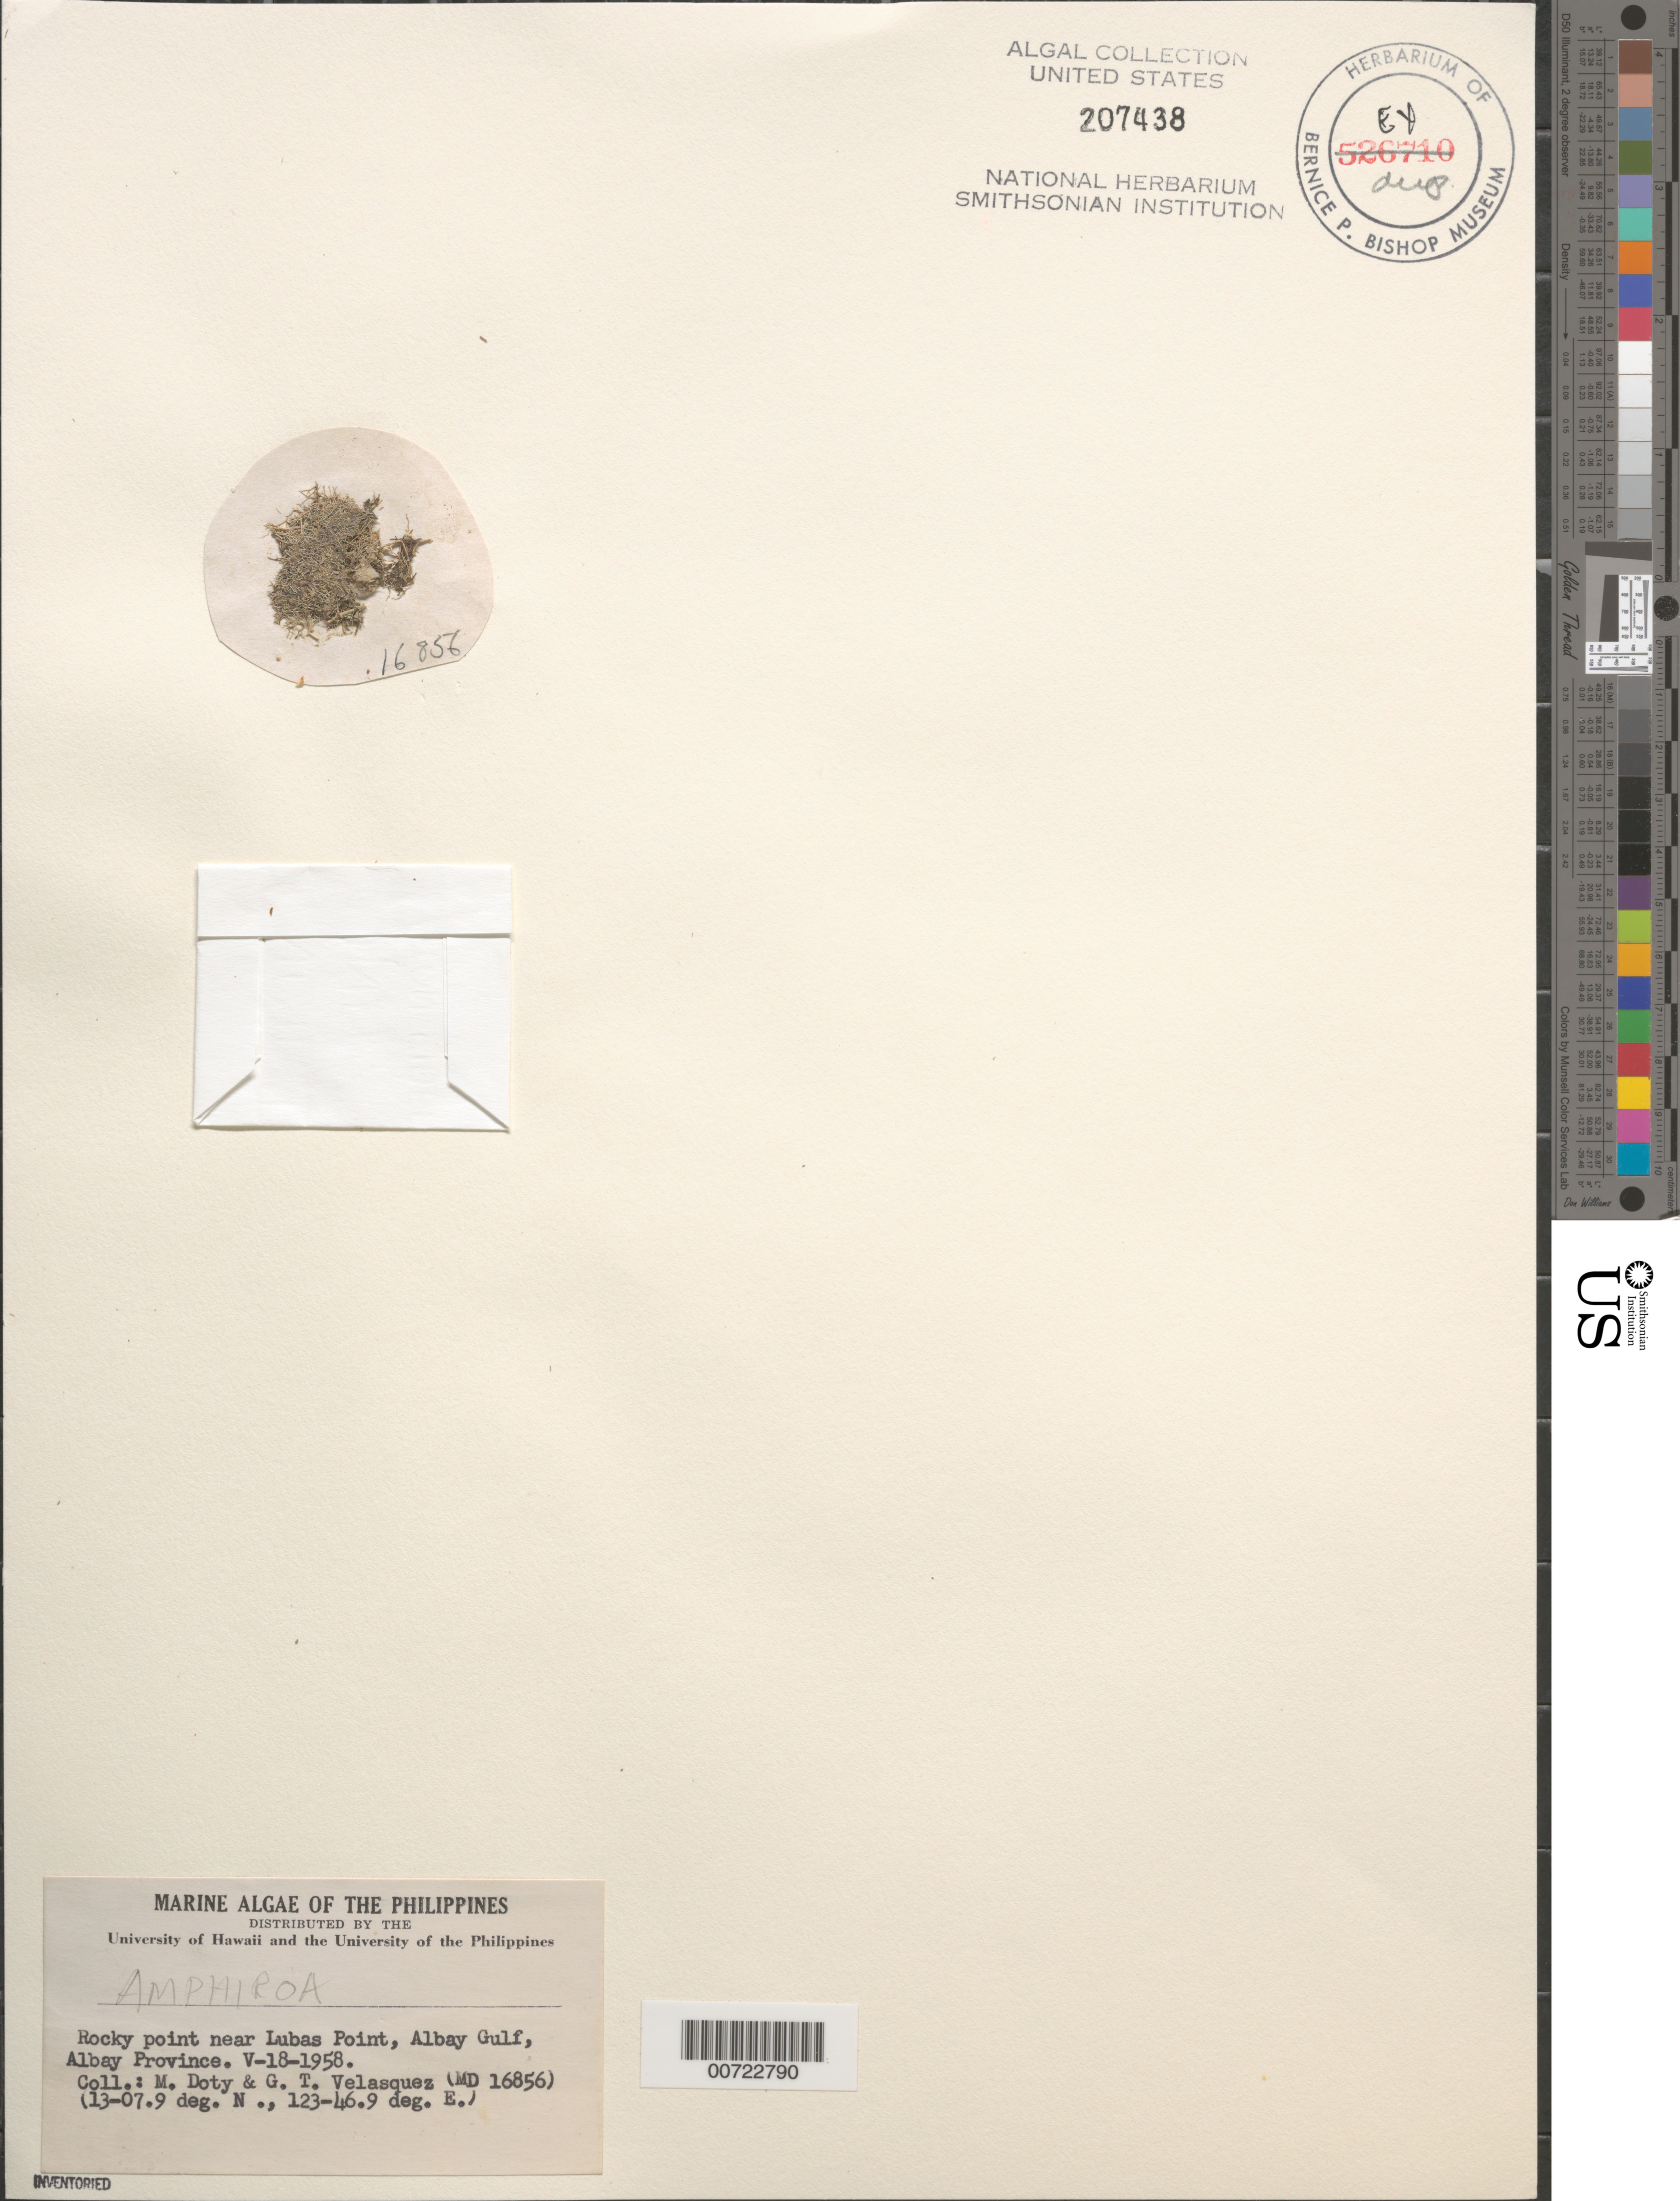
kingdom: Plantae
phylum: Rhodophyta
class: Florideophyceae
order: Corallinales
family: Lithophyllaceae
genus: Amphiroa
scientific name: Amphiroa sp.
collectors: M. S. Doty & G. Velasquez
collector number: MSD 16856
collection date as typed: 18 May 1958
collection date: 1958-05-18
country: Philippines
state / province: Bicol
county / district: Albay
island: Luzon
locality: Off rocky point near Lubas Point, Albay Gulf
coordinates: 13-07.9 deg. N., 123-46.9 deg. E.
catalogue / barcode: US 207438